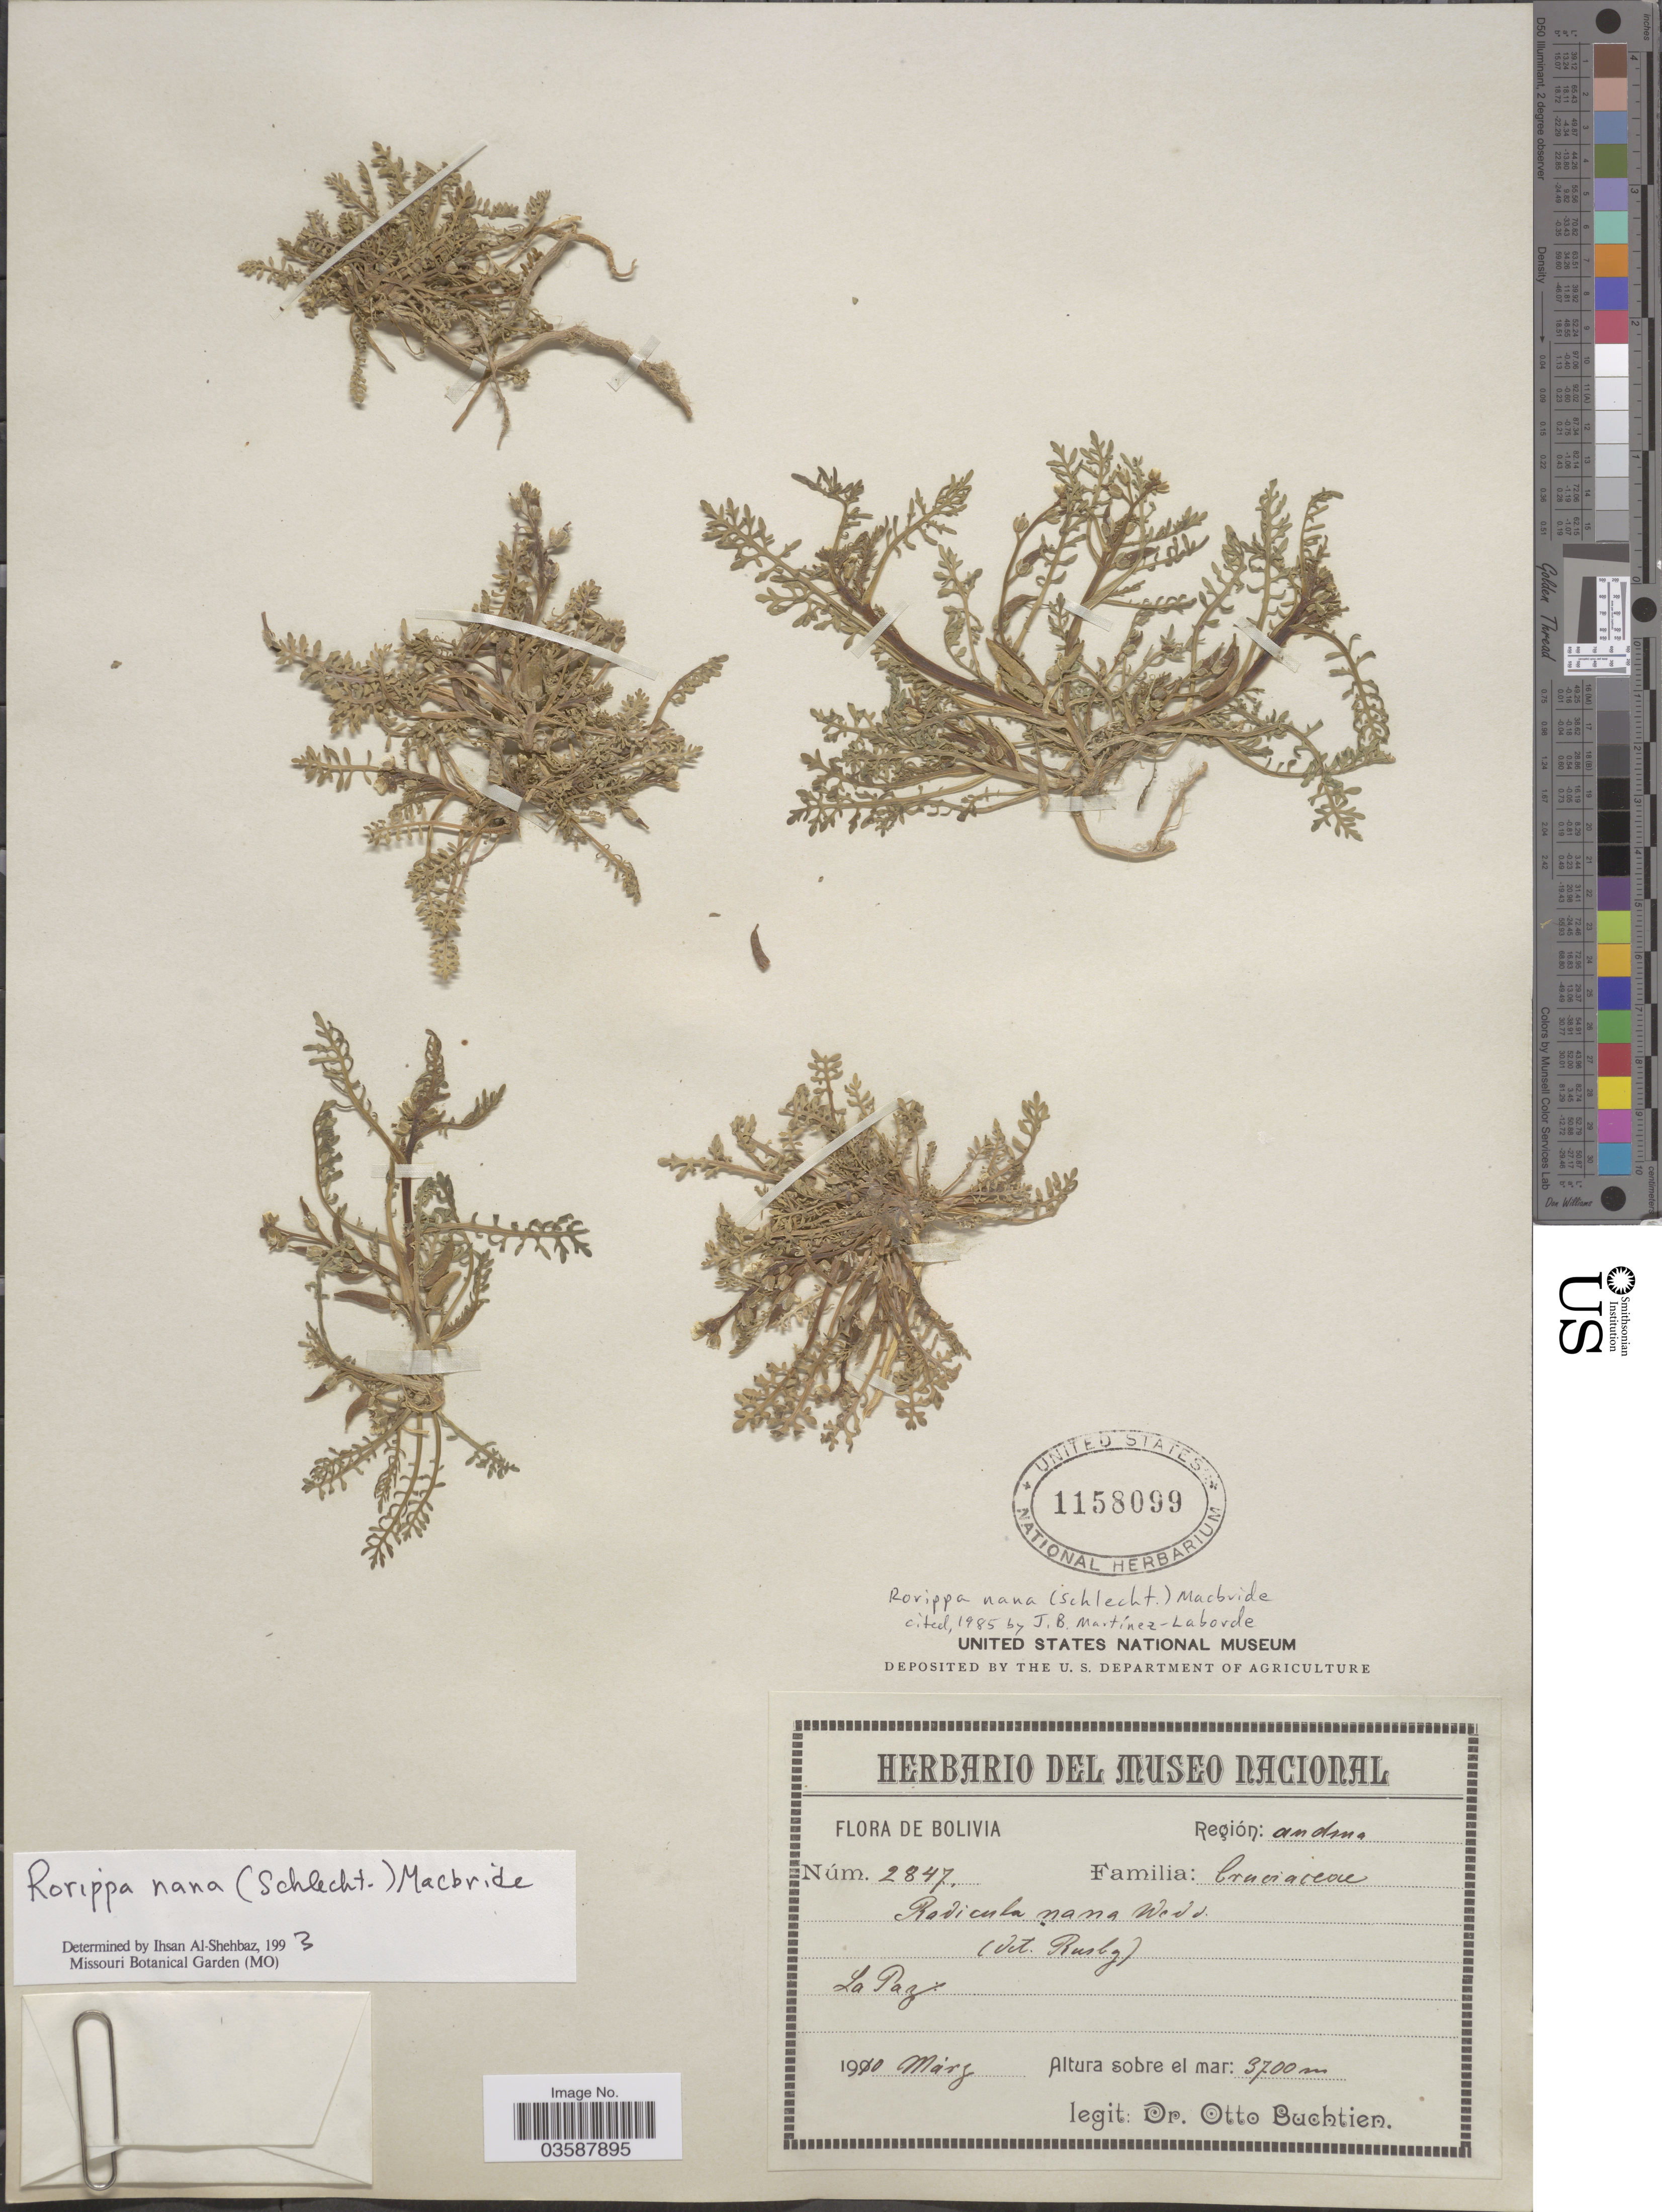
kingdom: Plantae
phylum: Tracheophyta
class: Magnoliopsida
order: Brassicales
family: Brassicaceae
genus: Rorippa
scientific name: Rorippa nana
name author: (Schltdl.) J.F. Macbr.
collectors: O. Buchtien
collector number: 2847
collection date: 1910-03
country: Bolivia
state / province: La Paz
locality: Región: andina. La Paz.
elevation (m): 3700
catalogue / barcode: US 1158099